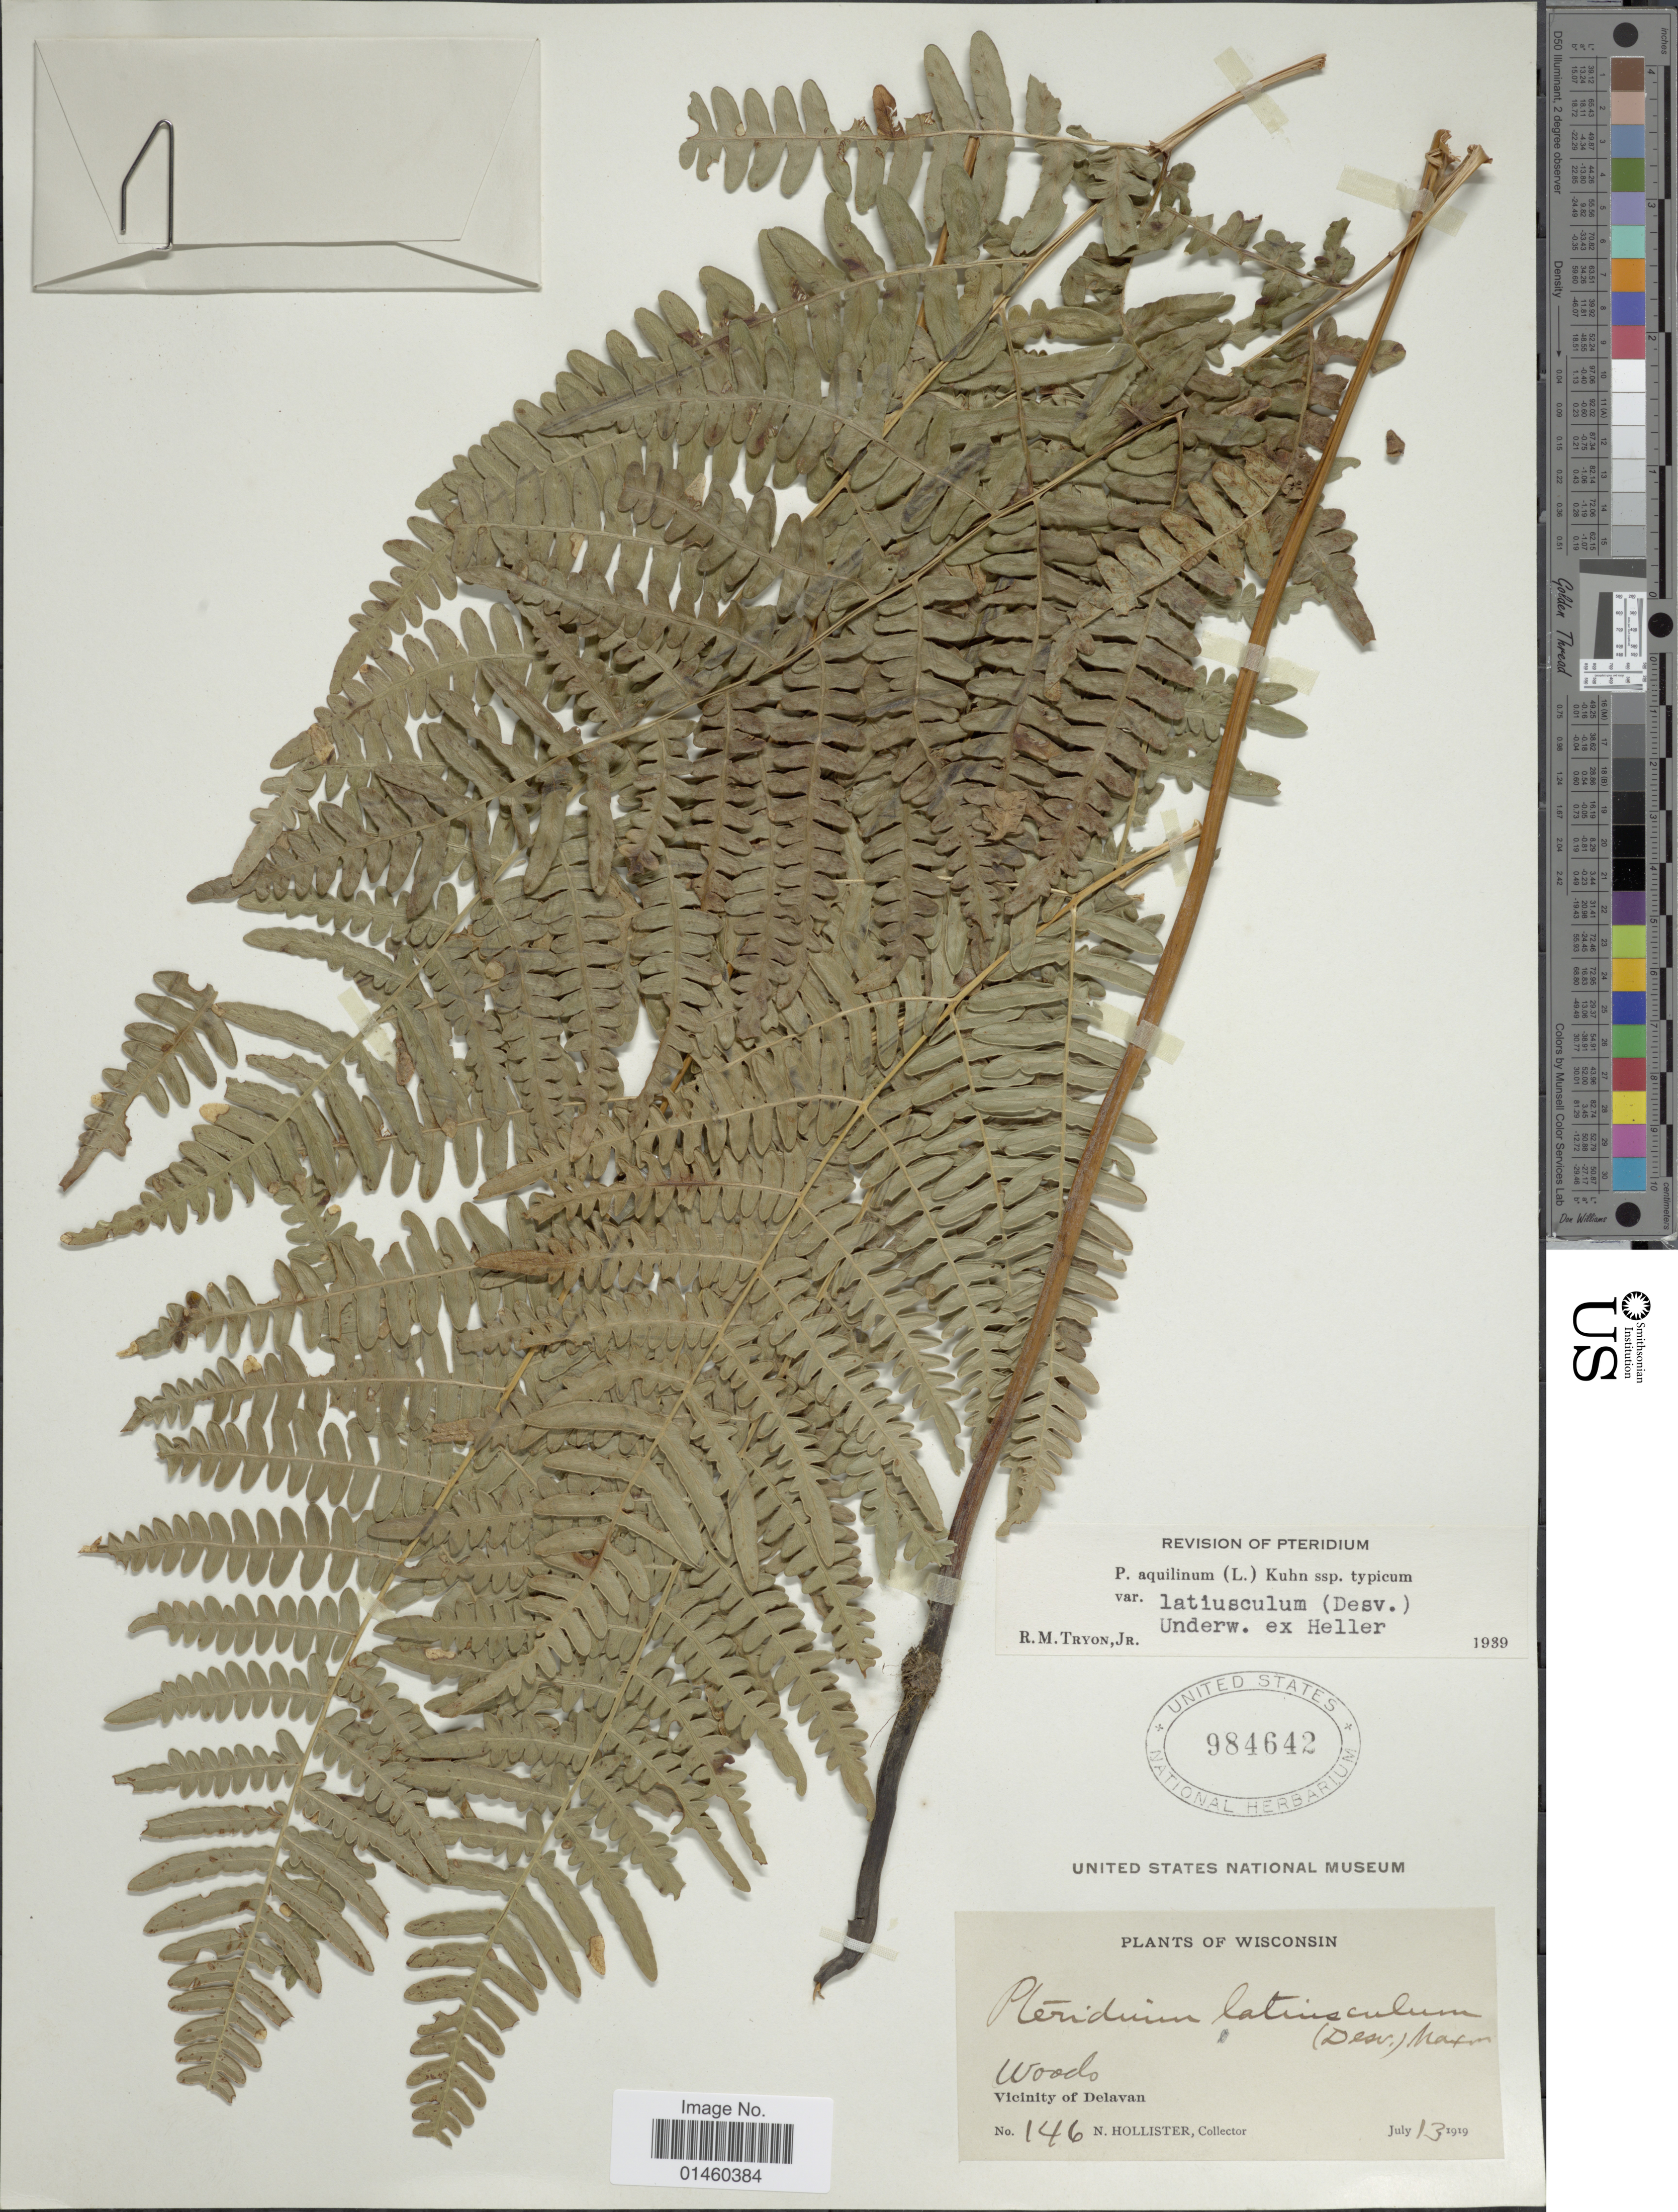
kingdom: Plantae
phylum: Tracheophyta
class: Polypodiopsida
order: Polypodiales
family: Dennstaedtiaceae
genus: Pteridium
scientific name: Pteridium aquilinum var. latiusculum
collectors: N. Hollister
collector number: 146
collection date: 1919-07-13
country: United States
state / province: Wisconsin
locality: Woods, vicinity of Delavan.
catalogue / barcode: US 984642